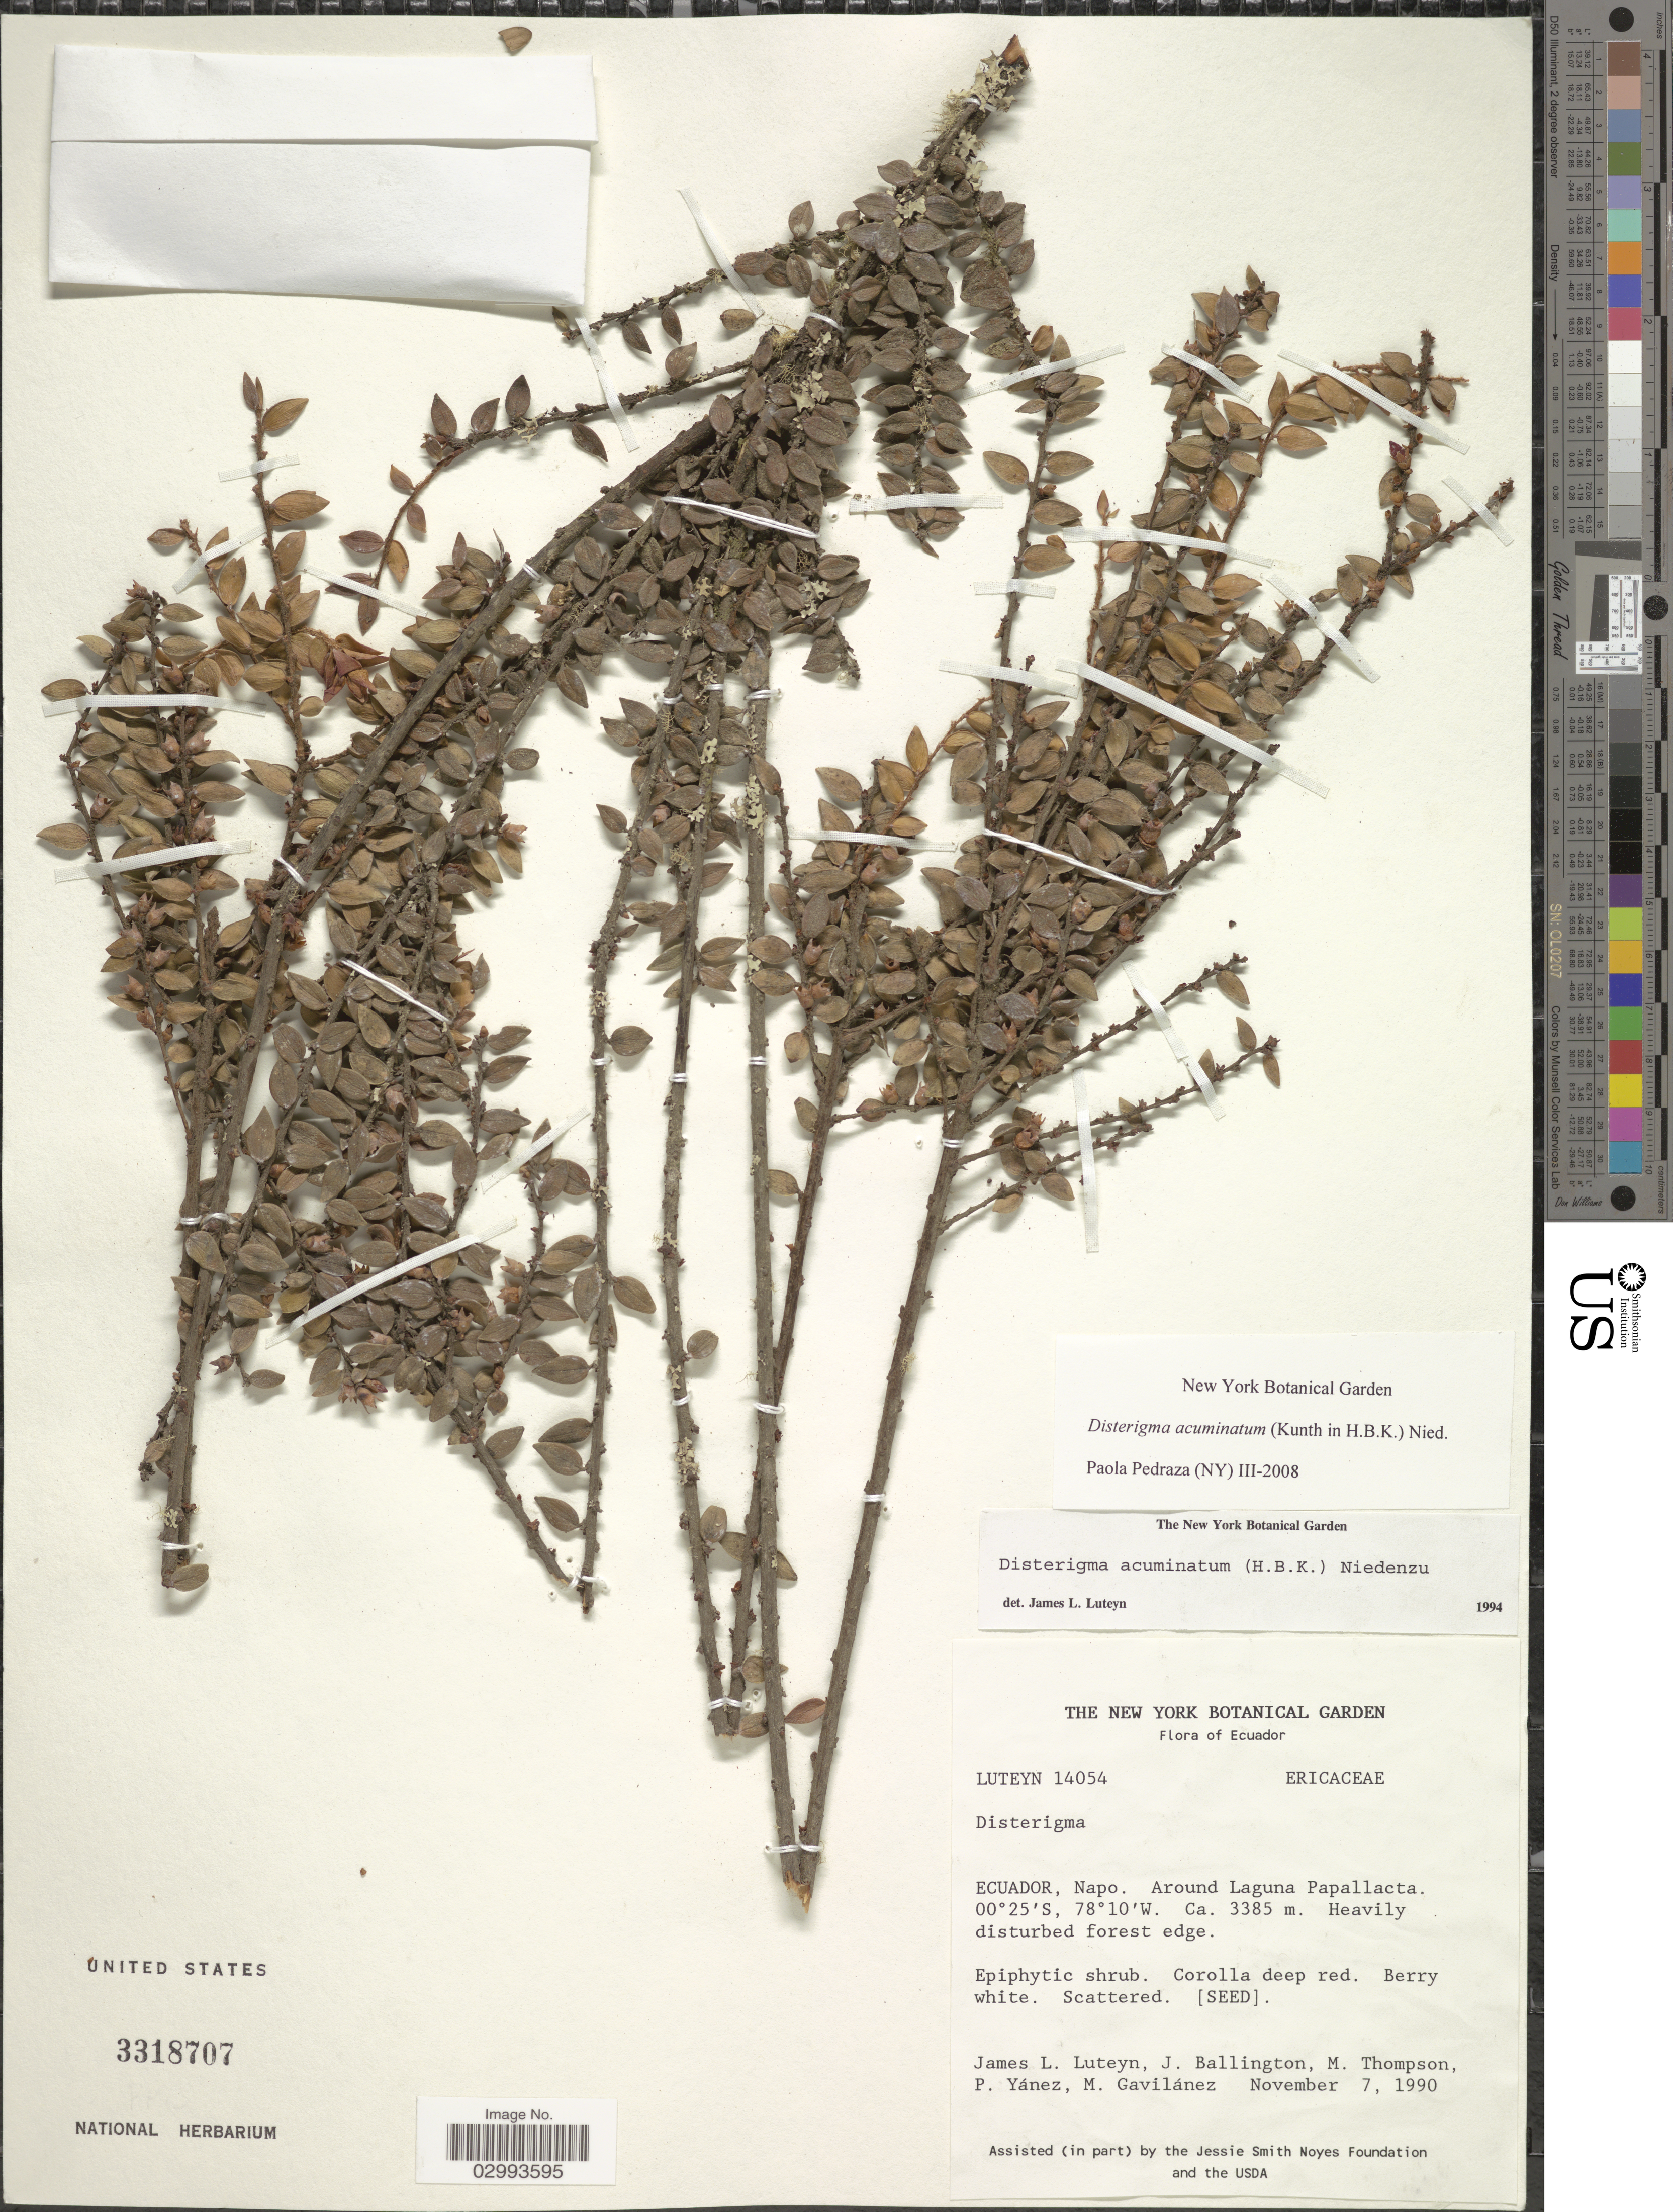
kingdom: Plantae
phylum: Tracheophyta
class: Magnoliopsida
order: Ericales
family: Ericaceae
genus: Disterigma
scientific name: Disterigma acuminatum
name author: (Kunth) Nied.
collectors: J. Luteyn, J. Ballington, M. Thompson, P. Yanez & et al.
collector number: LUTEYN 14054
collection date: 1990-11-07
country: Ecuador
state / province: Napo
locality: Around Alguna Papallacta.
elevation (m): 3385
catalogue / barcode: US 3318707